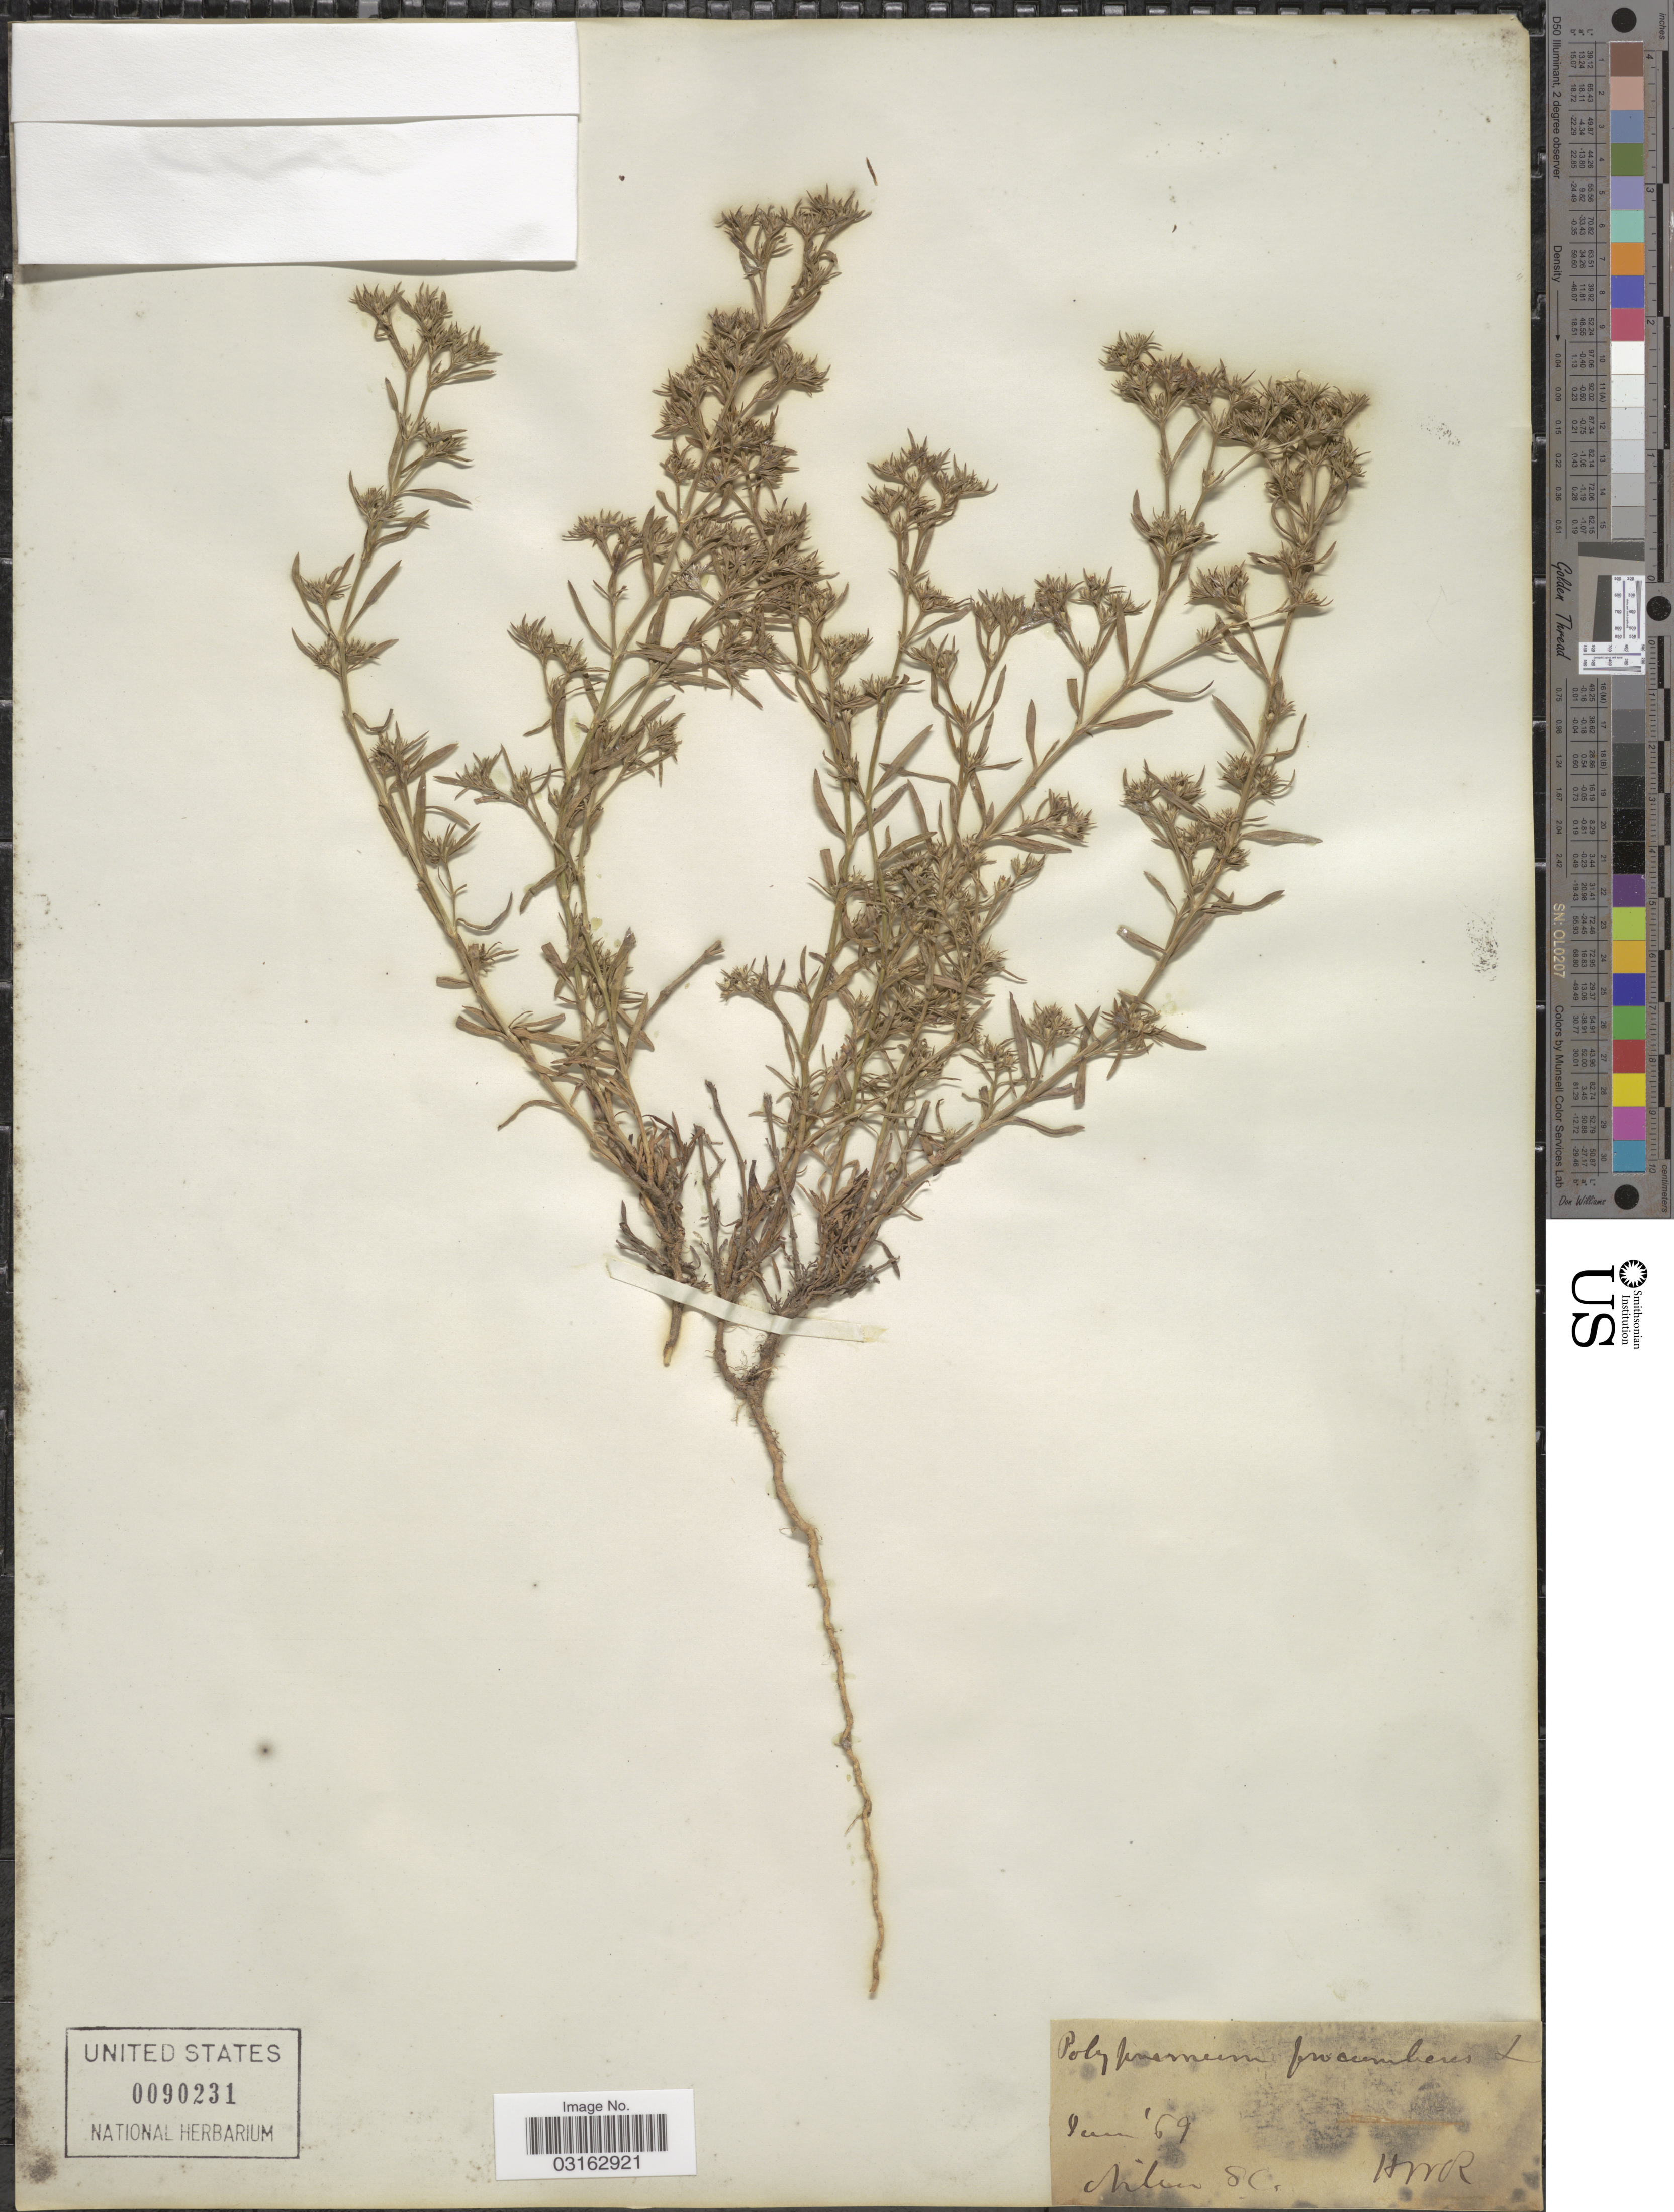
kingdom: Plantae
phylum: Tracheophyta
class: Magnoliopsida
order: Lamiales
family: Tetrachondraceae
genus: Polypremum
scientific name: Polypremum procumbens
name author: L.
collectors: H. W. R.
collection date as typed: Transcribed d/m/y: /6/69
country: United States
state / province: South Carolina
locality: Aiken.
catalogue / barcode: US 90231